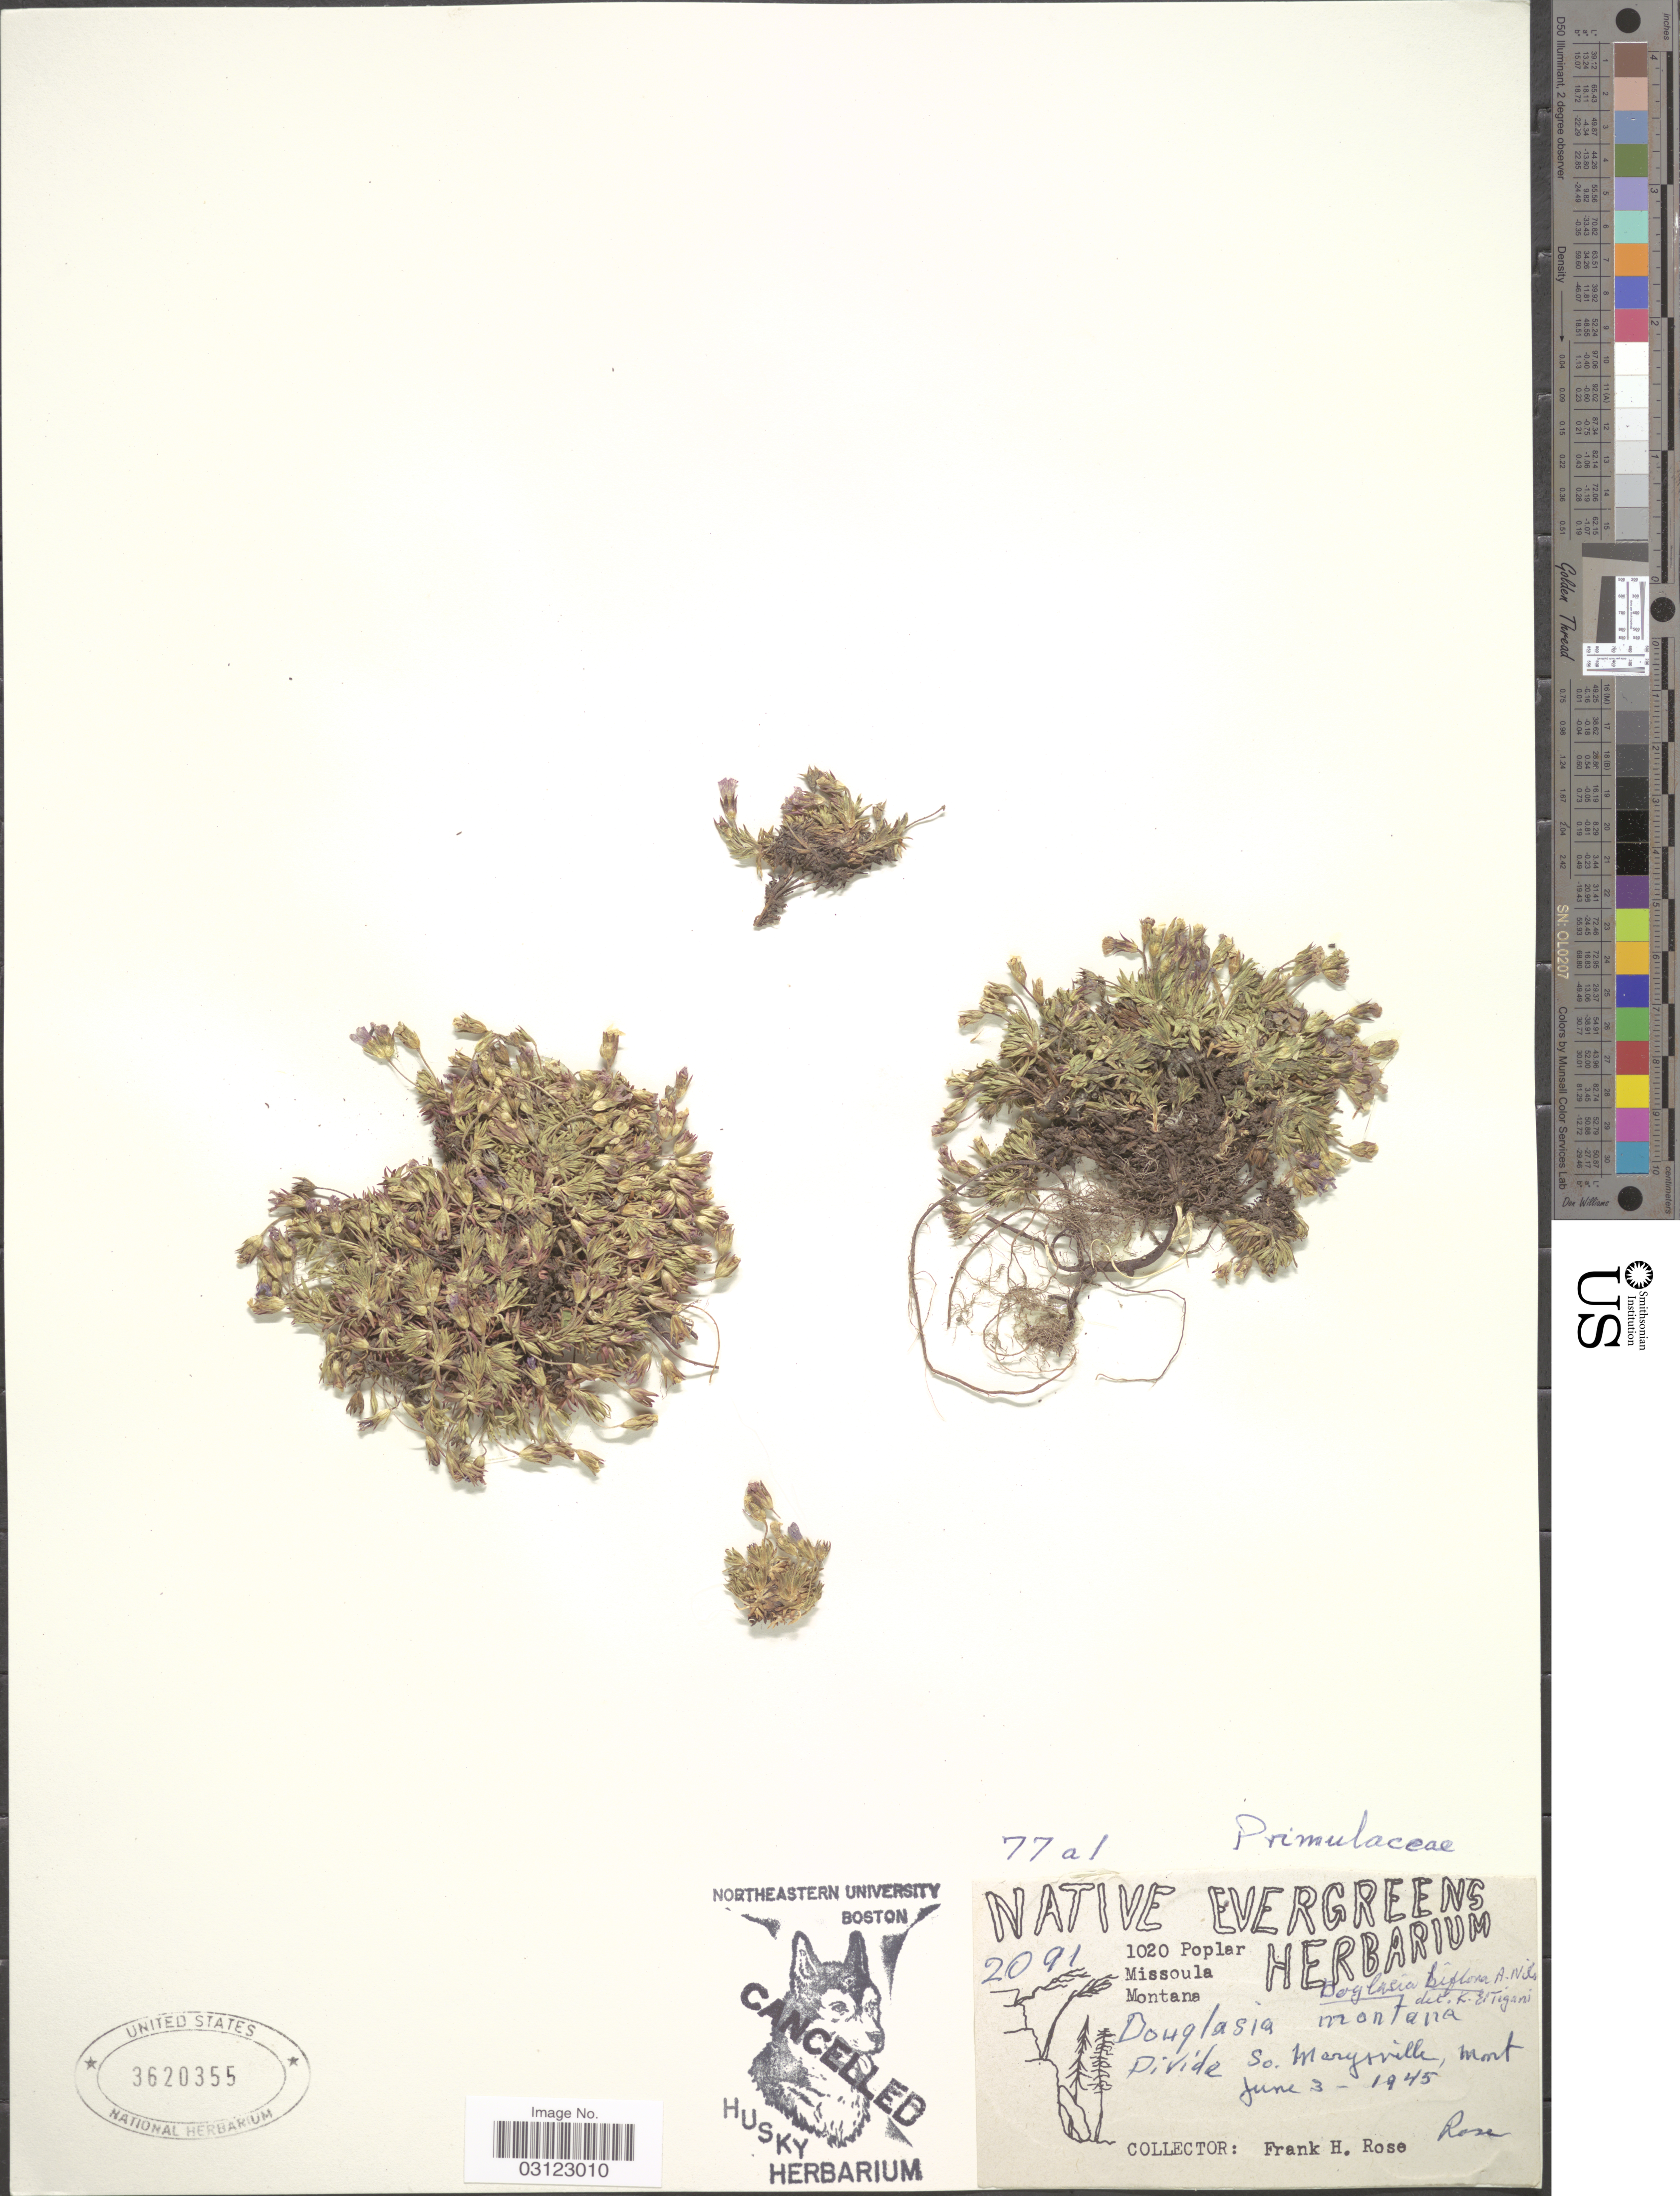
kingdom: Plantae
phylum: Tracheophyta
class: Magnoliopsida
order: Ericales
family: Primulaceae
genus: Douglasia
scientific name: Douglasia montana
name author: A. Gray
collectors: F. H. Rose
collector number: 2091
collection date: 1945-06-03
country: United States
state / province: Montana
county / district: Lewis And Clark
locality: Divide S of Marysville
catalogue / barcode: US 3620355